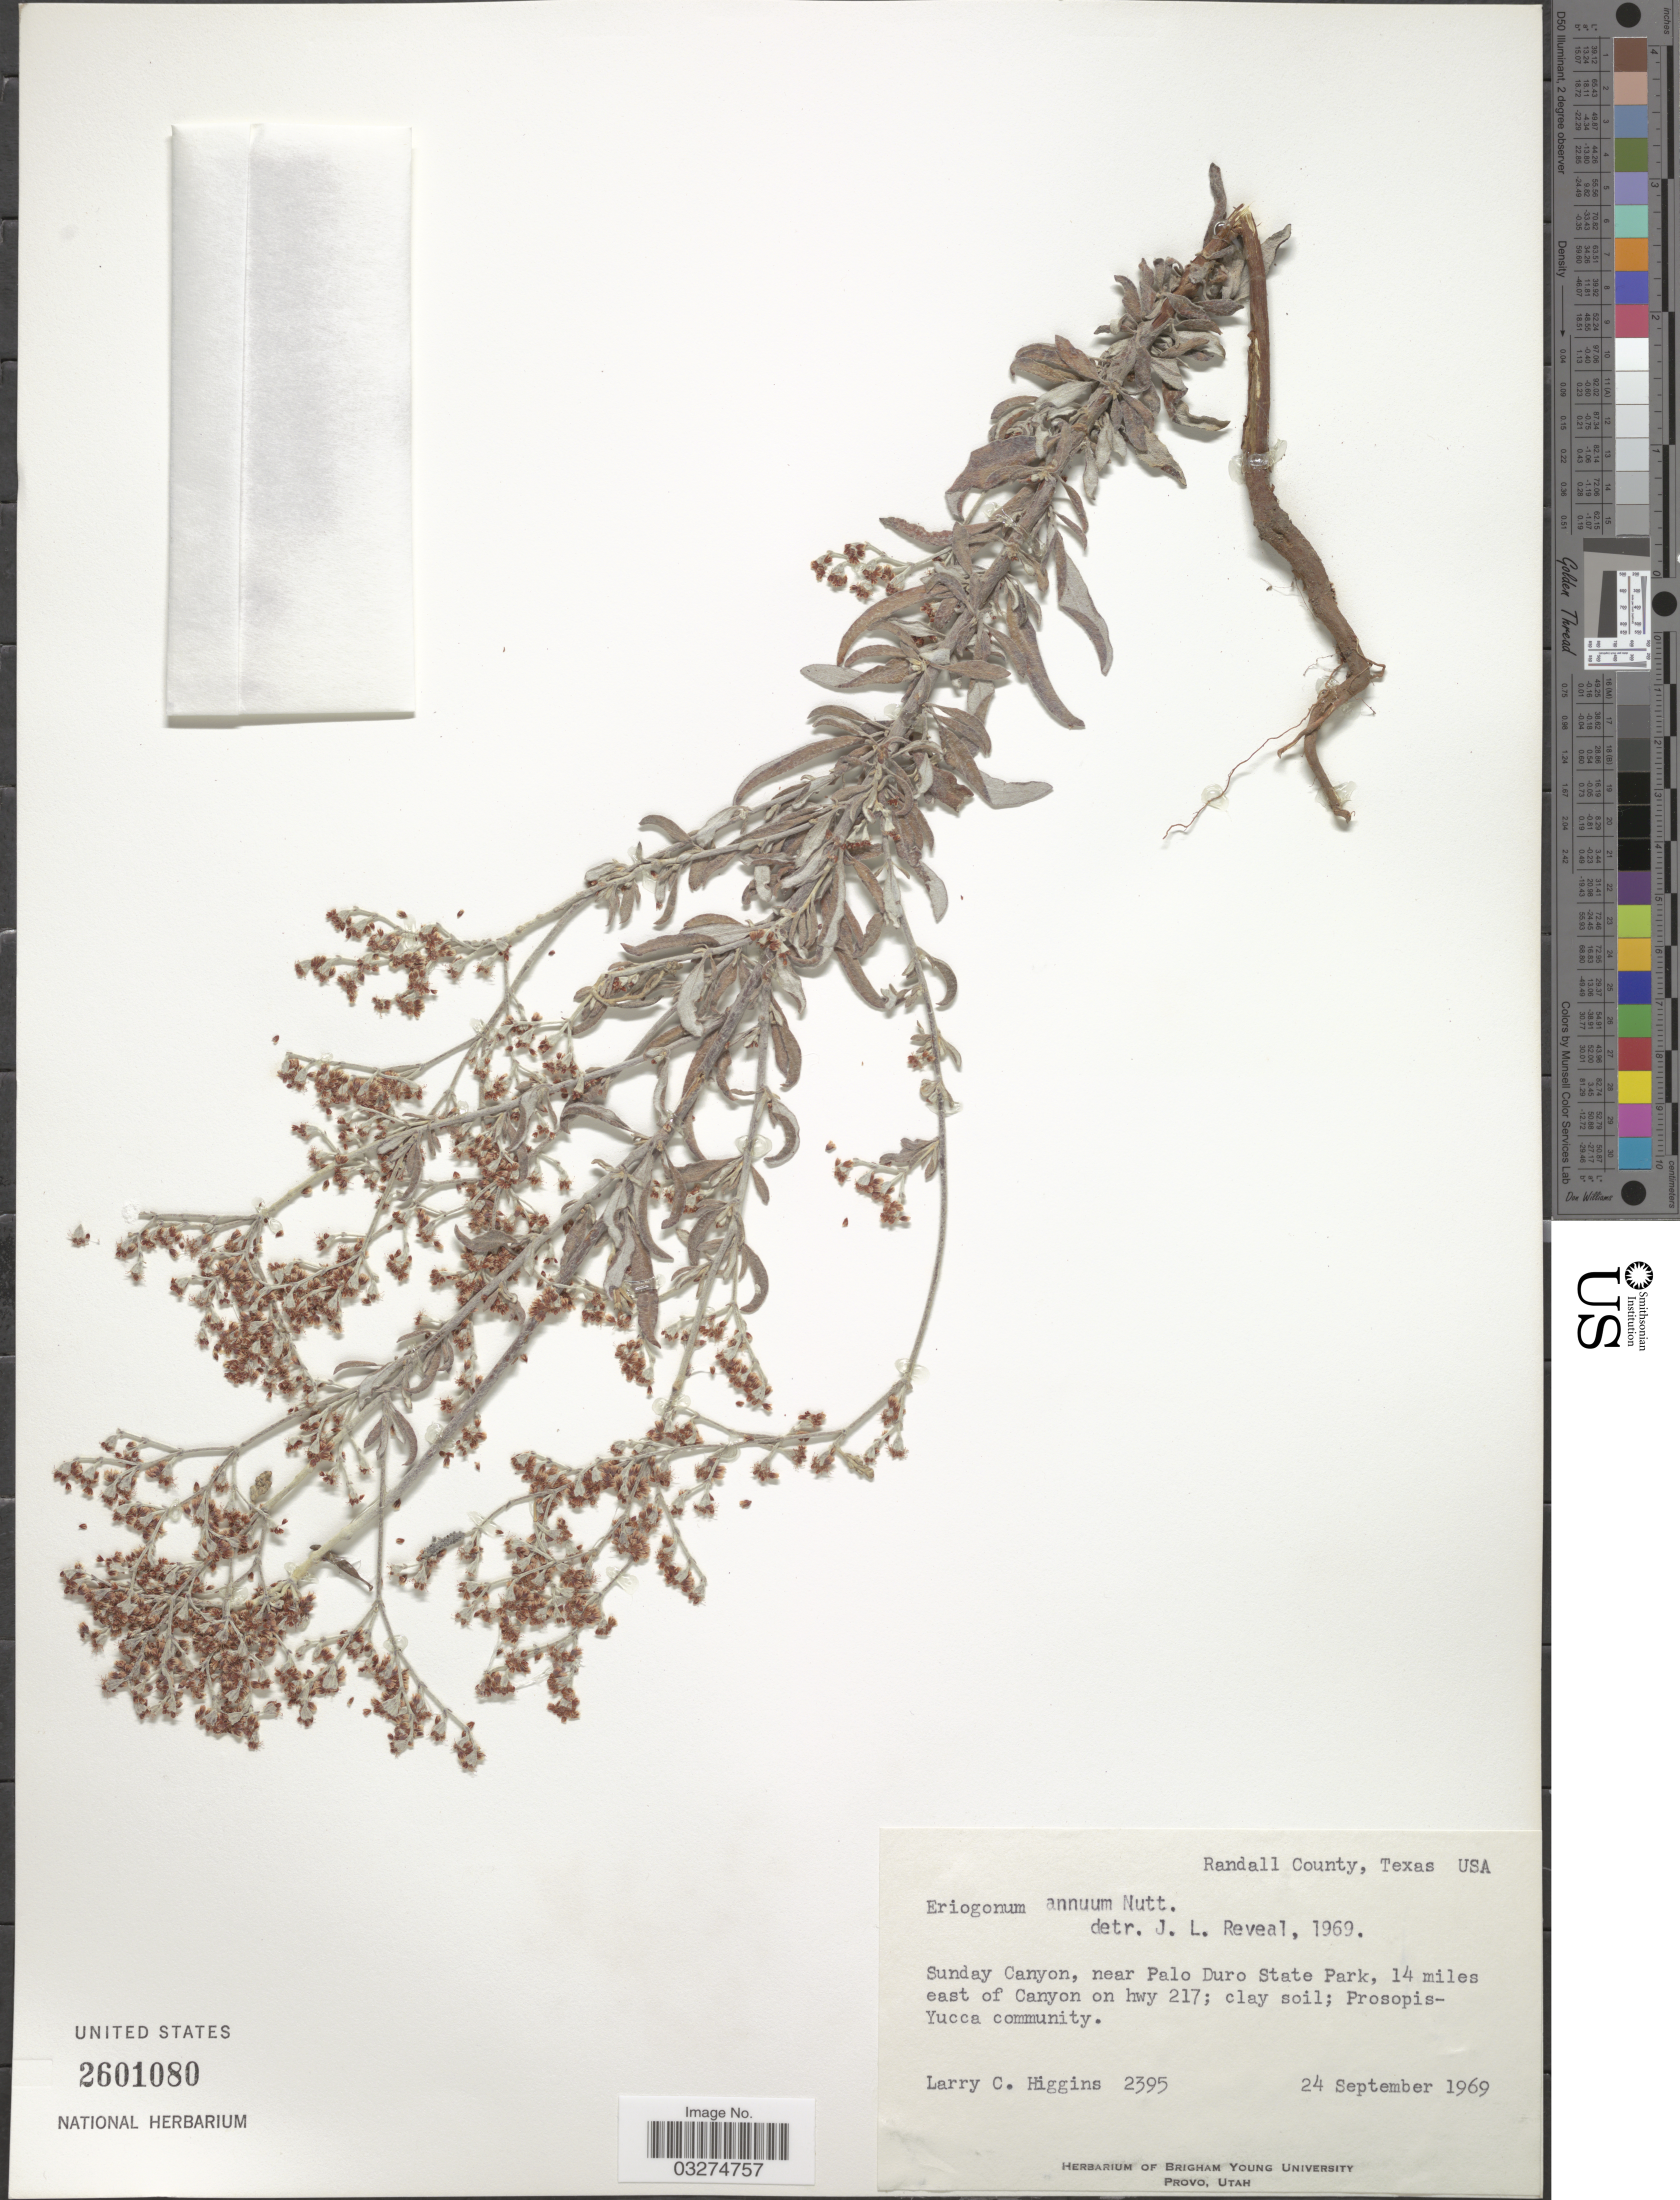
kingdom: Plantae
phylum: Tracheophyta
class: Magnoliopsida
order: Caryophyllales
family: Polygonaceae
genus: Eriogonum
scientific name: Eriogonum annuum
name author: Nutt.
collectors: L. Higgins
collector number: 2395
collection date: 1969-09-24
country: United States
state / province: Texas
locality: Randall County. Sunday Canyon, near Palo Duro State Park, 14 miles east of Canyon on hwy 217.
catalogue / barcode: US 2601080